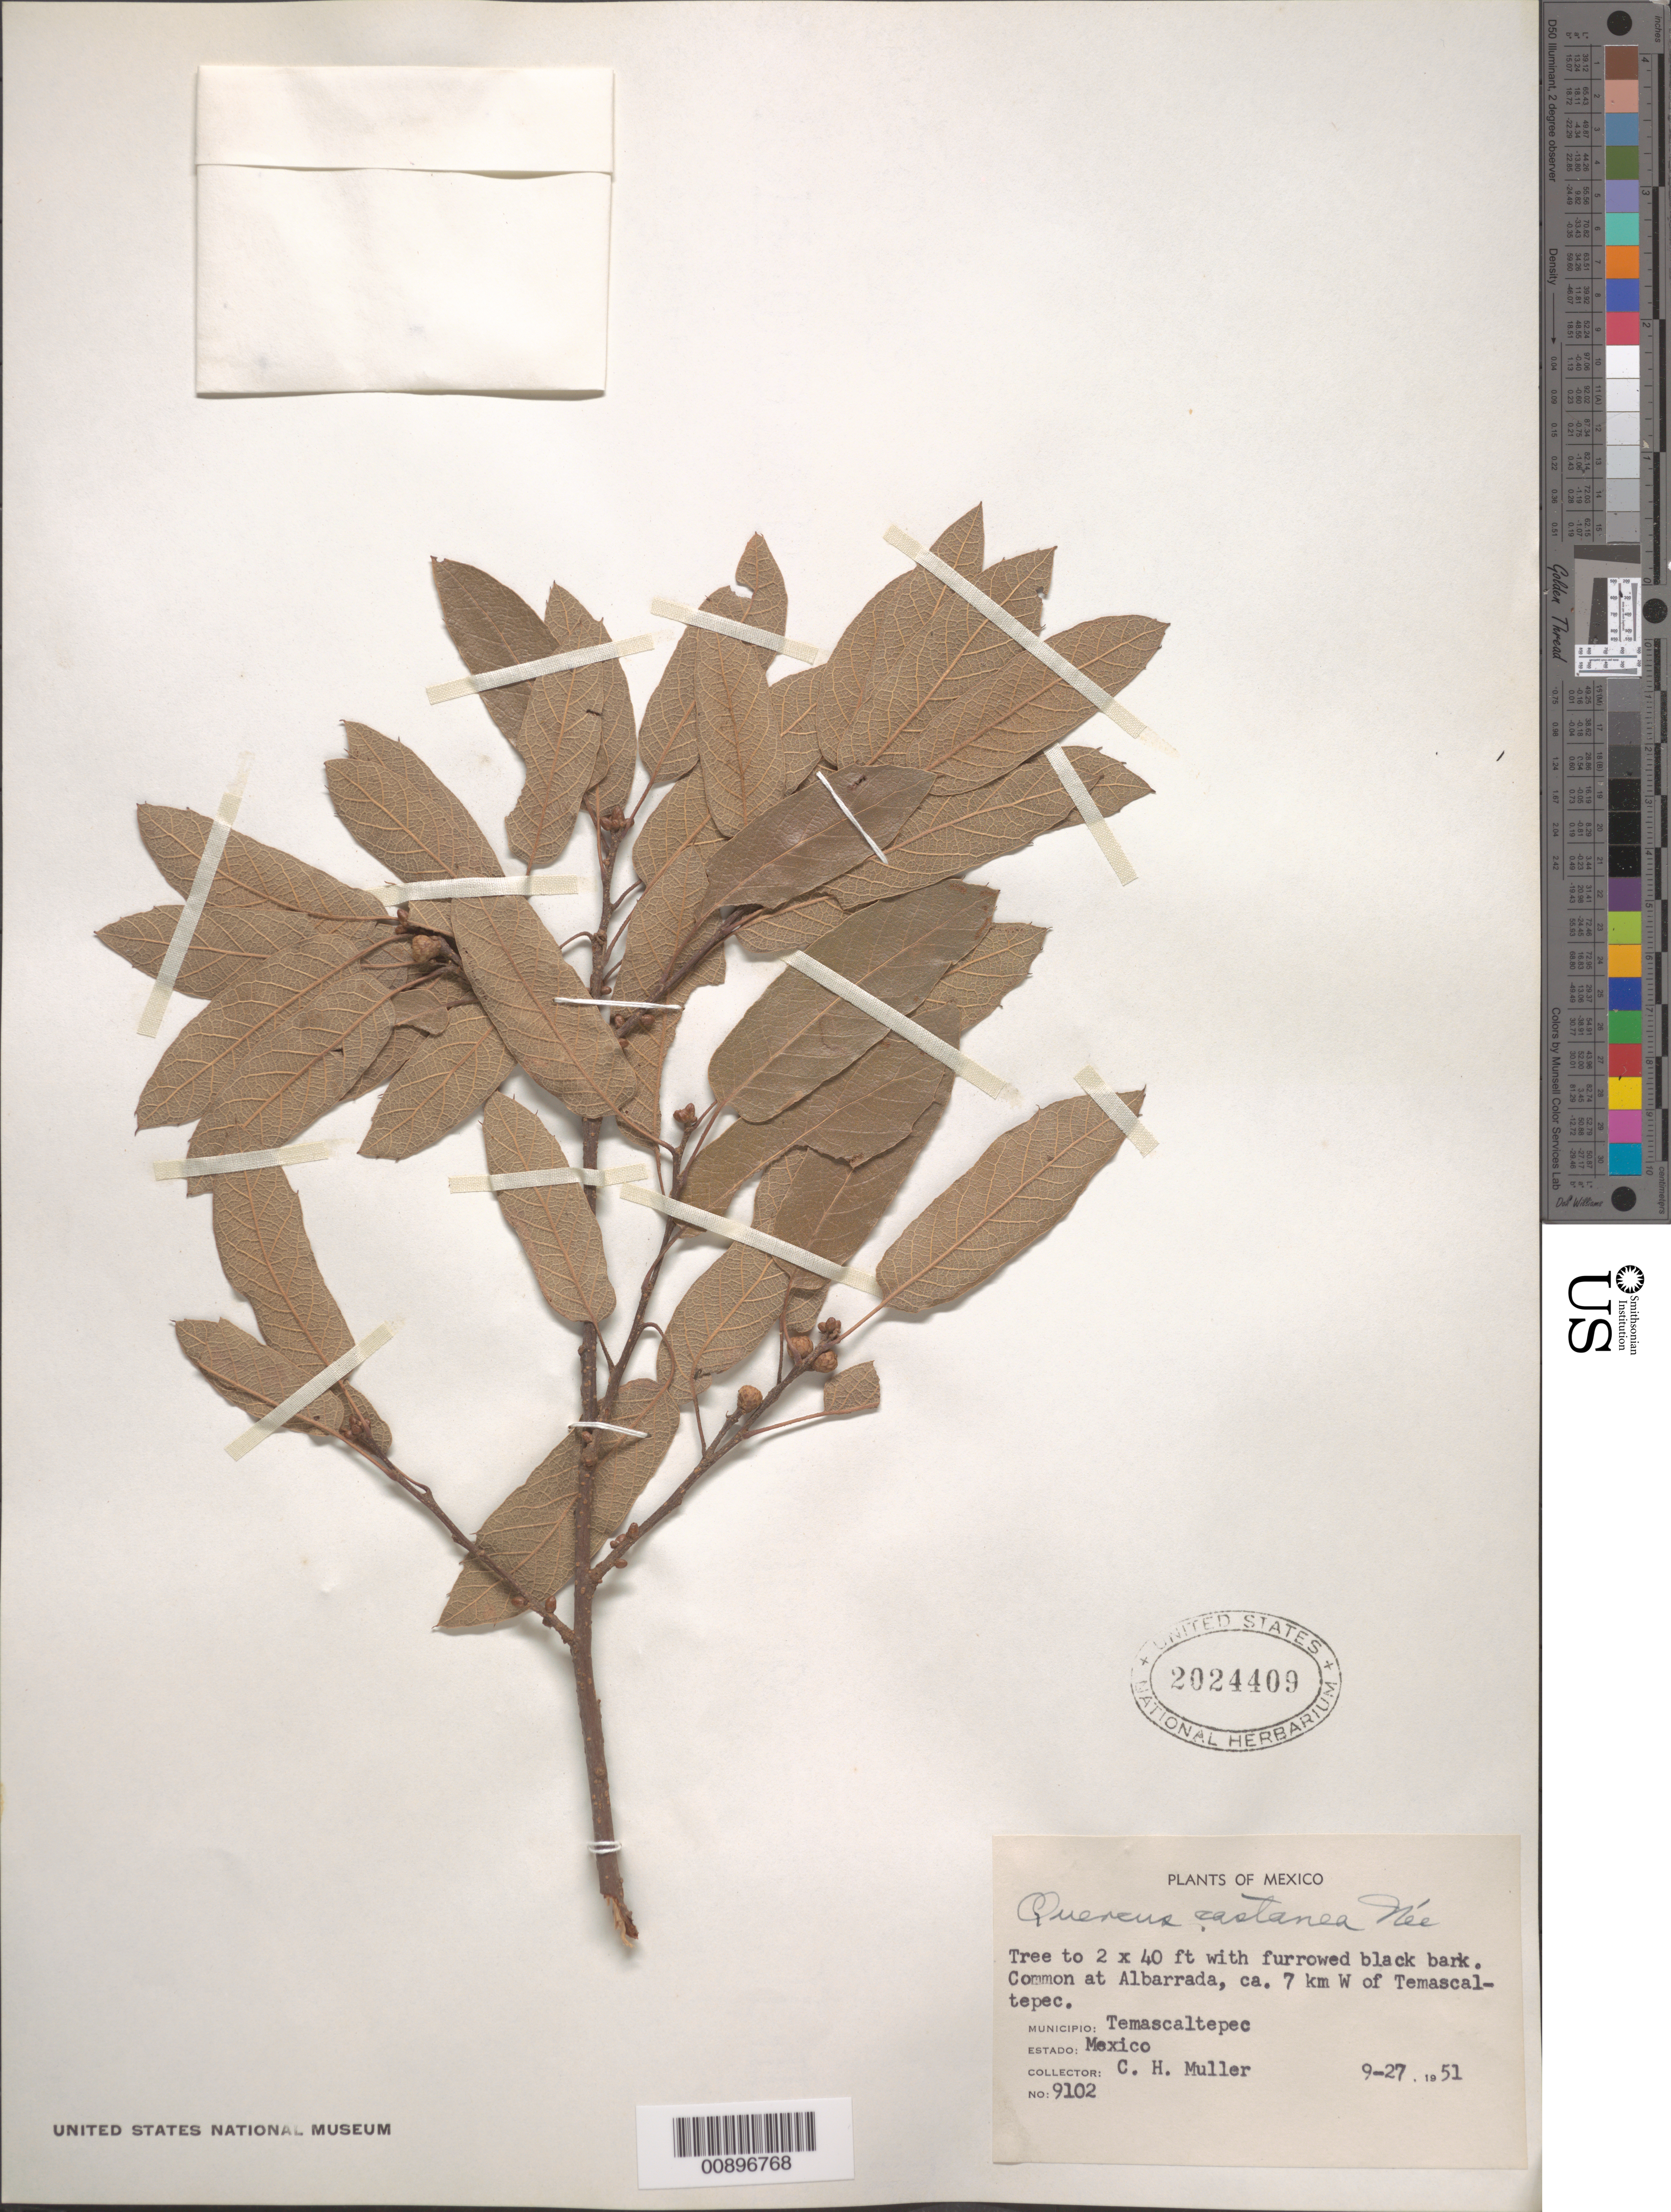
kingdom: Plantae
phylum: Tracheophyta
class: Magnoliopsida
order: Fagales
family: Fagaceae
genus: Quercus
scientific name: Quercus castanea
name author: Née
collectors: C. H. Muller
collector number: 9102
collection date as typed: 27 Sep 1951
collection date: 1951-09-27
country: Mexico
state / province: México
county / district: Temascaltepec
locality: Albarrada, ca. 7 km. W of Temascaltepec, municipio Temascaltepec, Estado de México.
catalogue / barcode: US 2024409